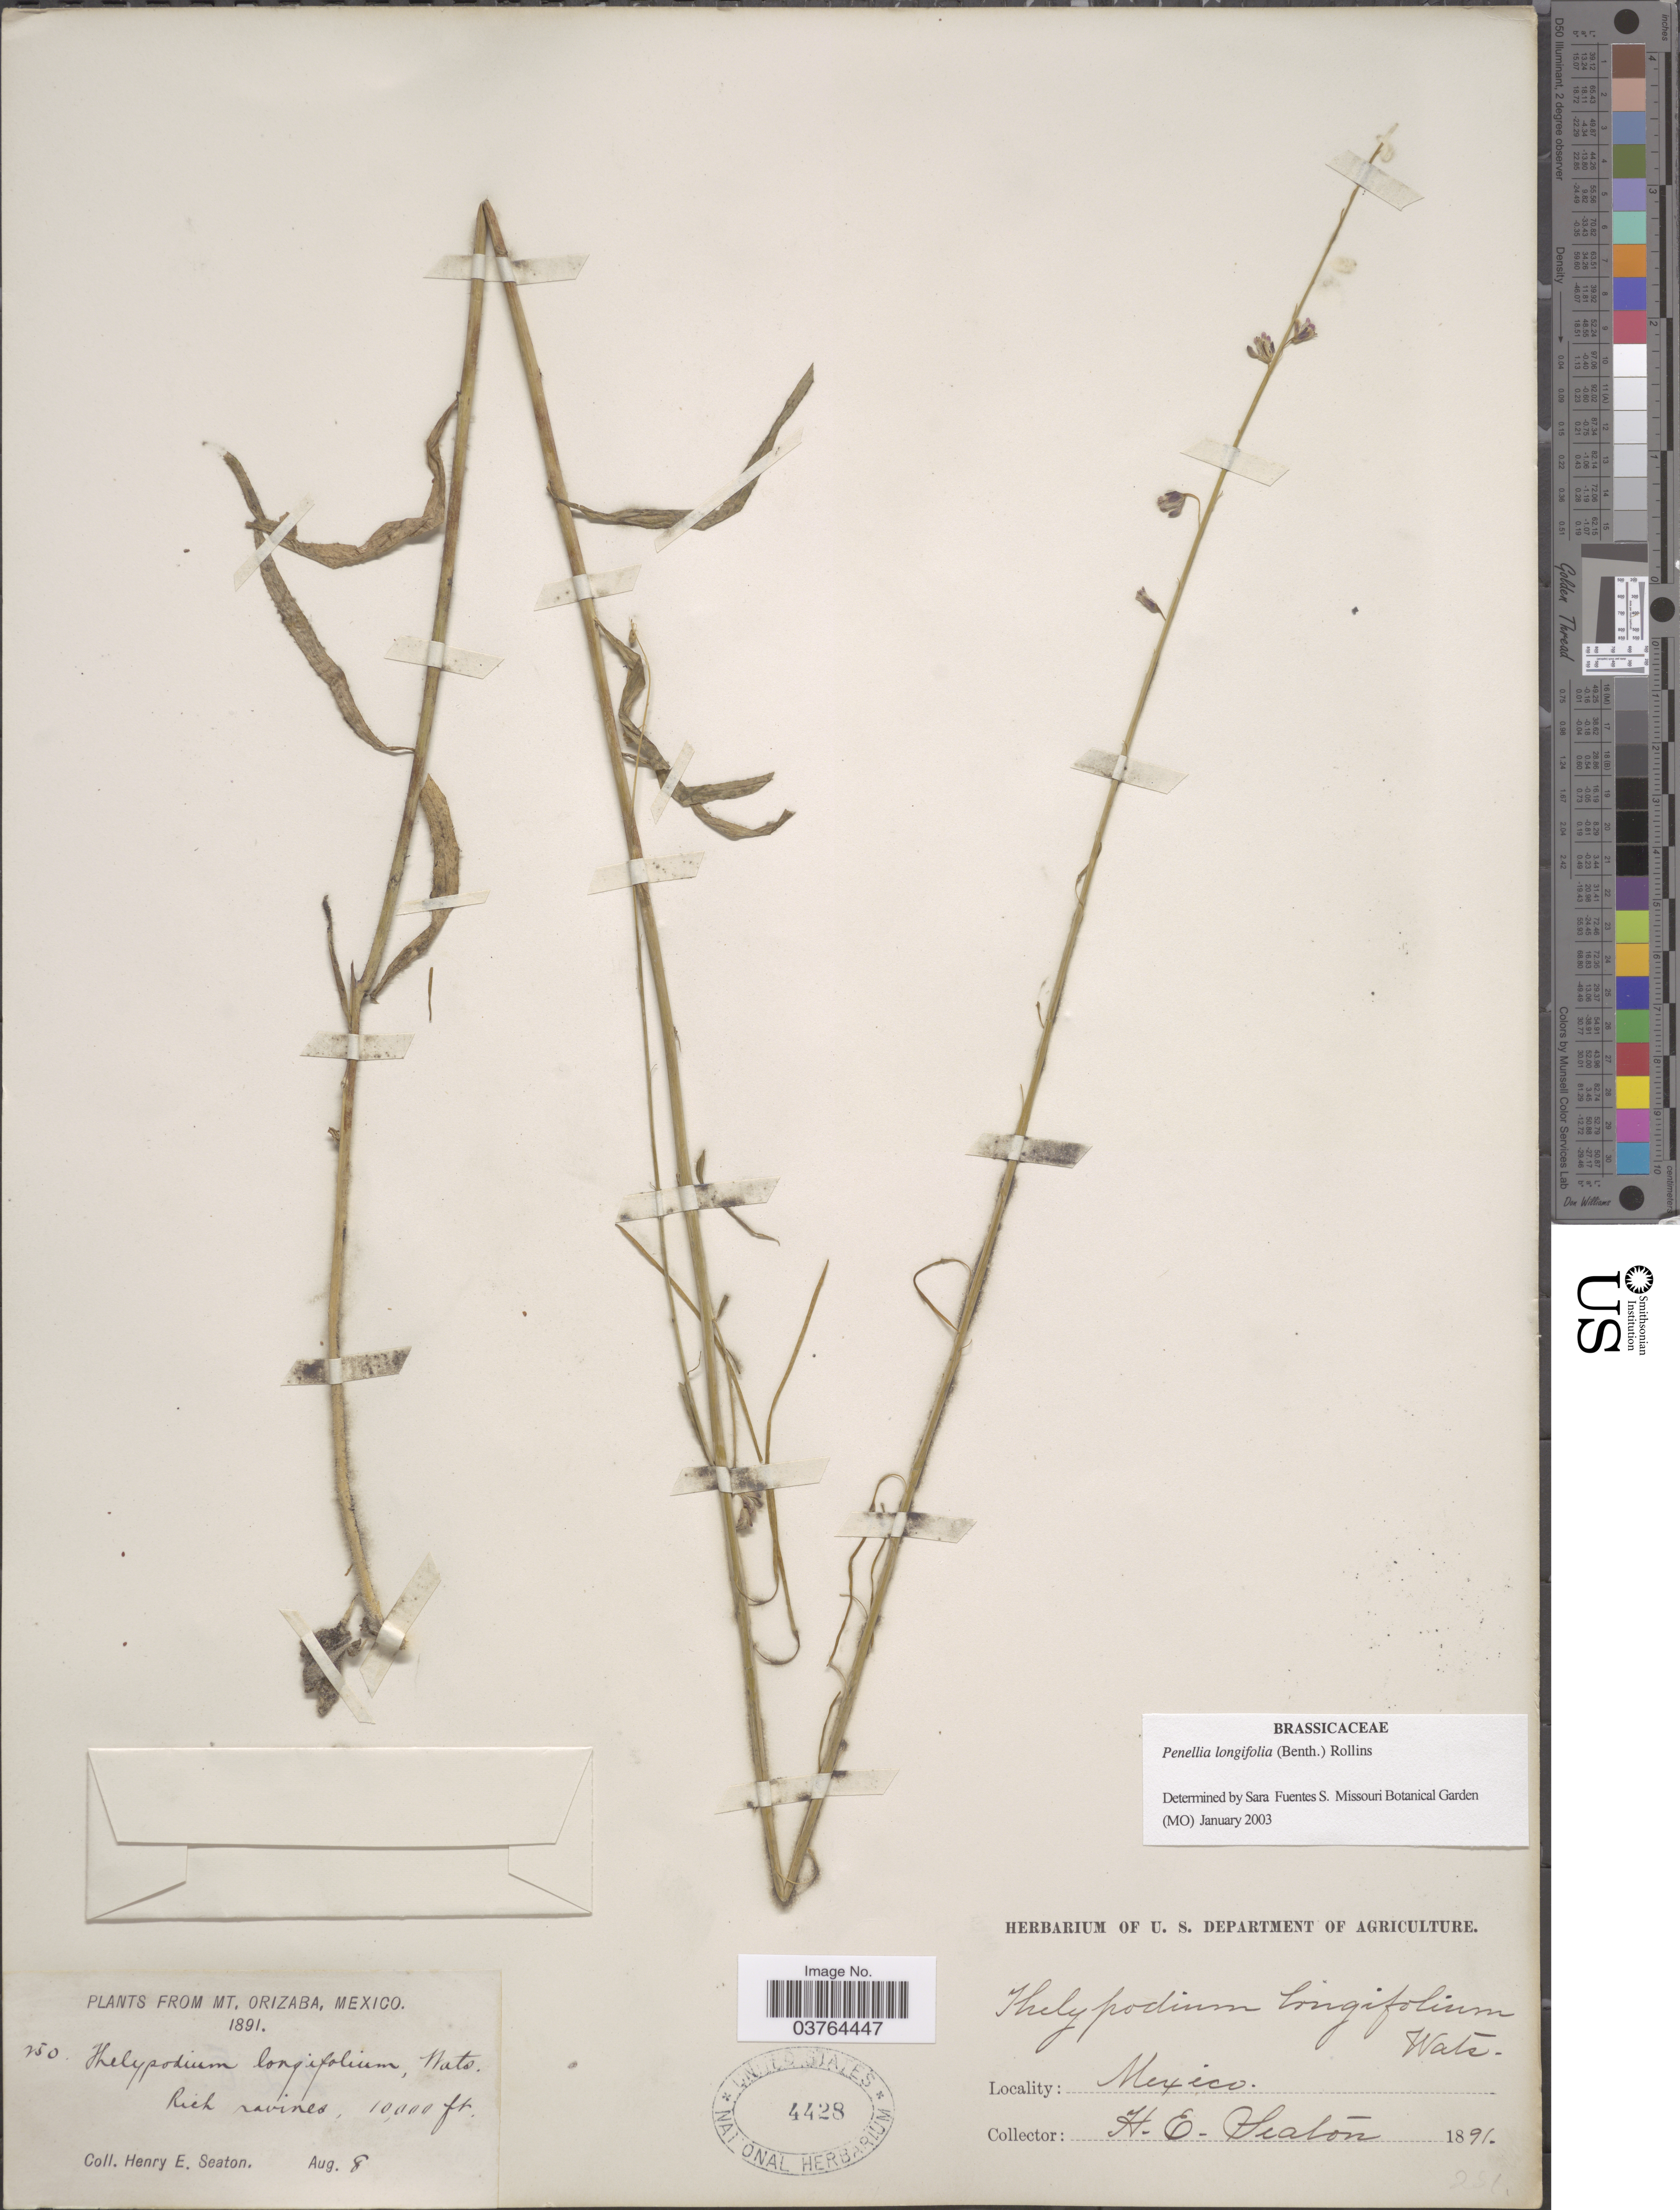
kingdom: Plantae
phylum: Tracheophyta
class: Magnoliopsida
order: Brassicales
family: Brassicaceae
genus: Pennellia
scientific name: Pennellia longifolia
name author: (Benth.) Rollins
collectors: H. E. Seaton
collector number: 250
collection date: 1891-08-08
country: Mexico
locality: Mt. Orizaba.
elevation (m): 3048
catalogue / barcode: US 4428